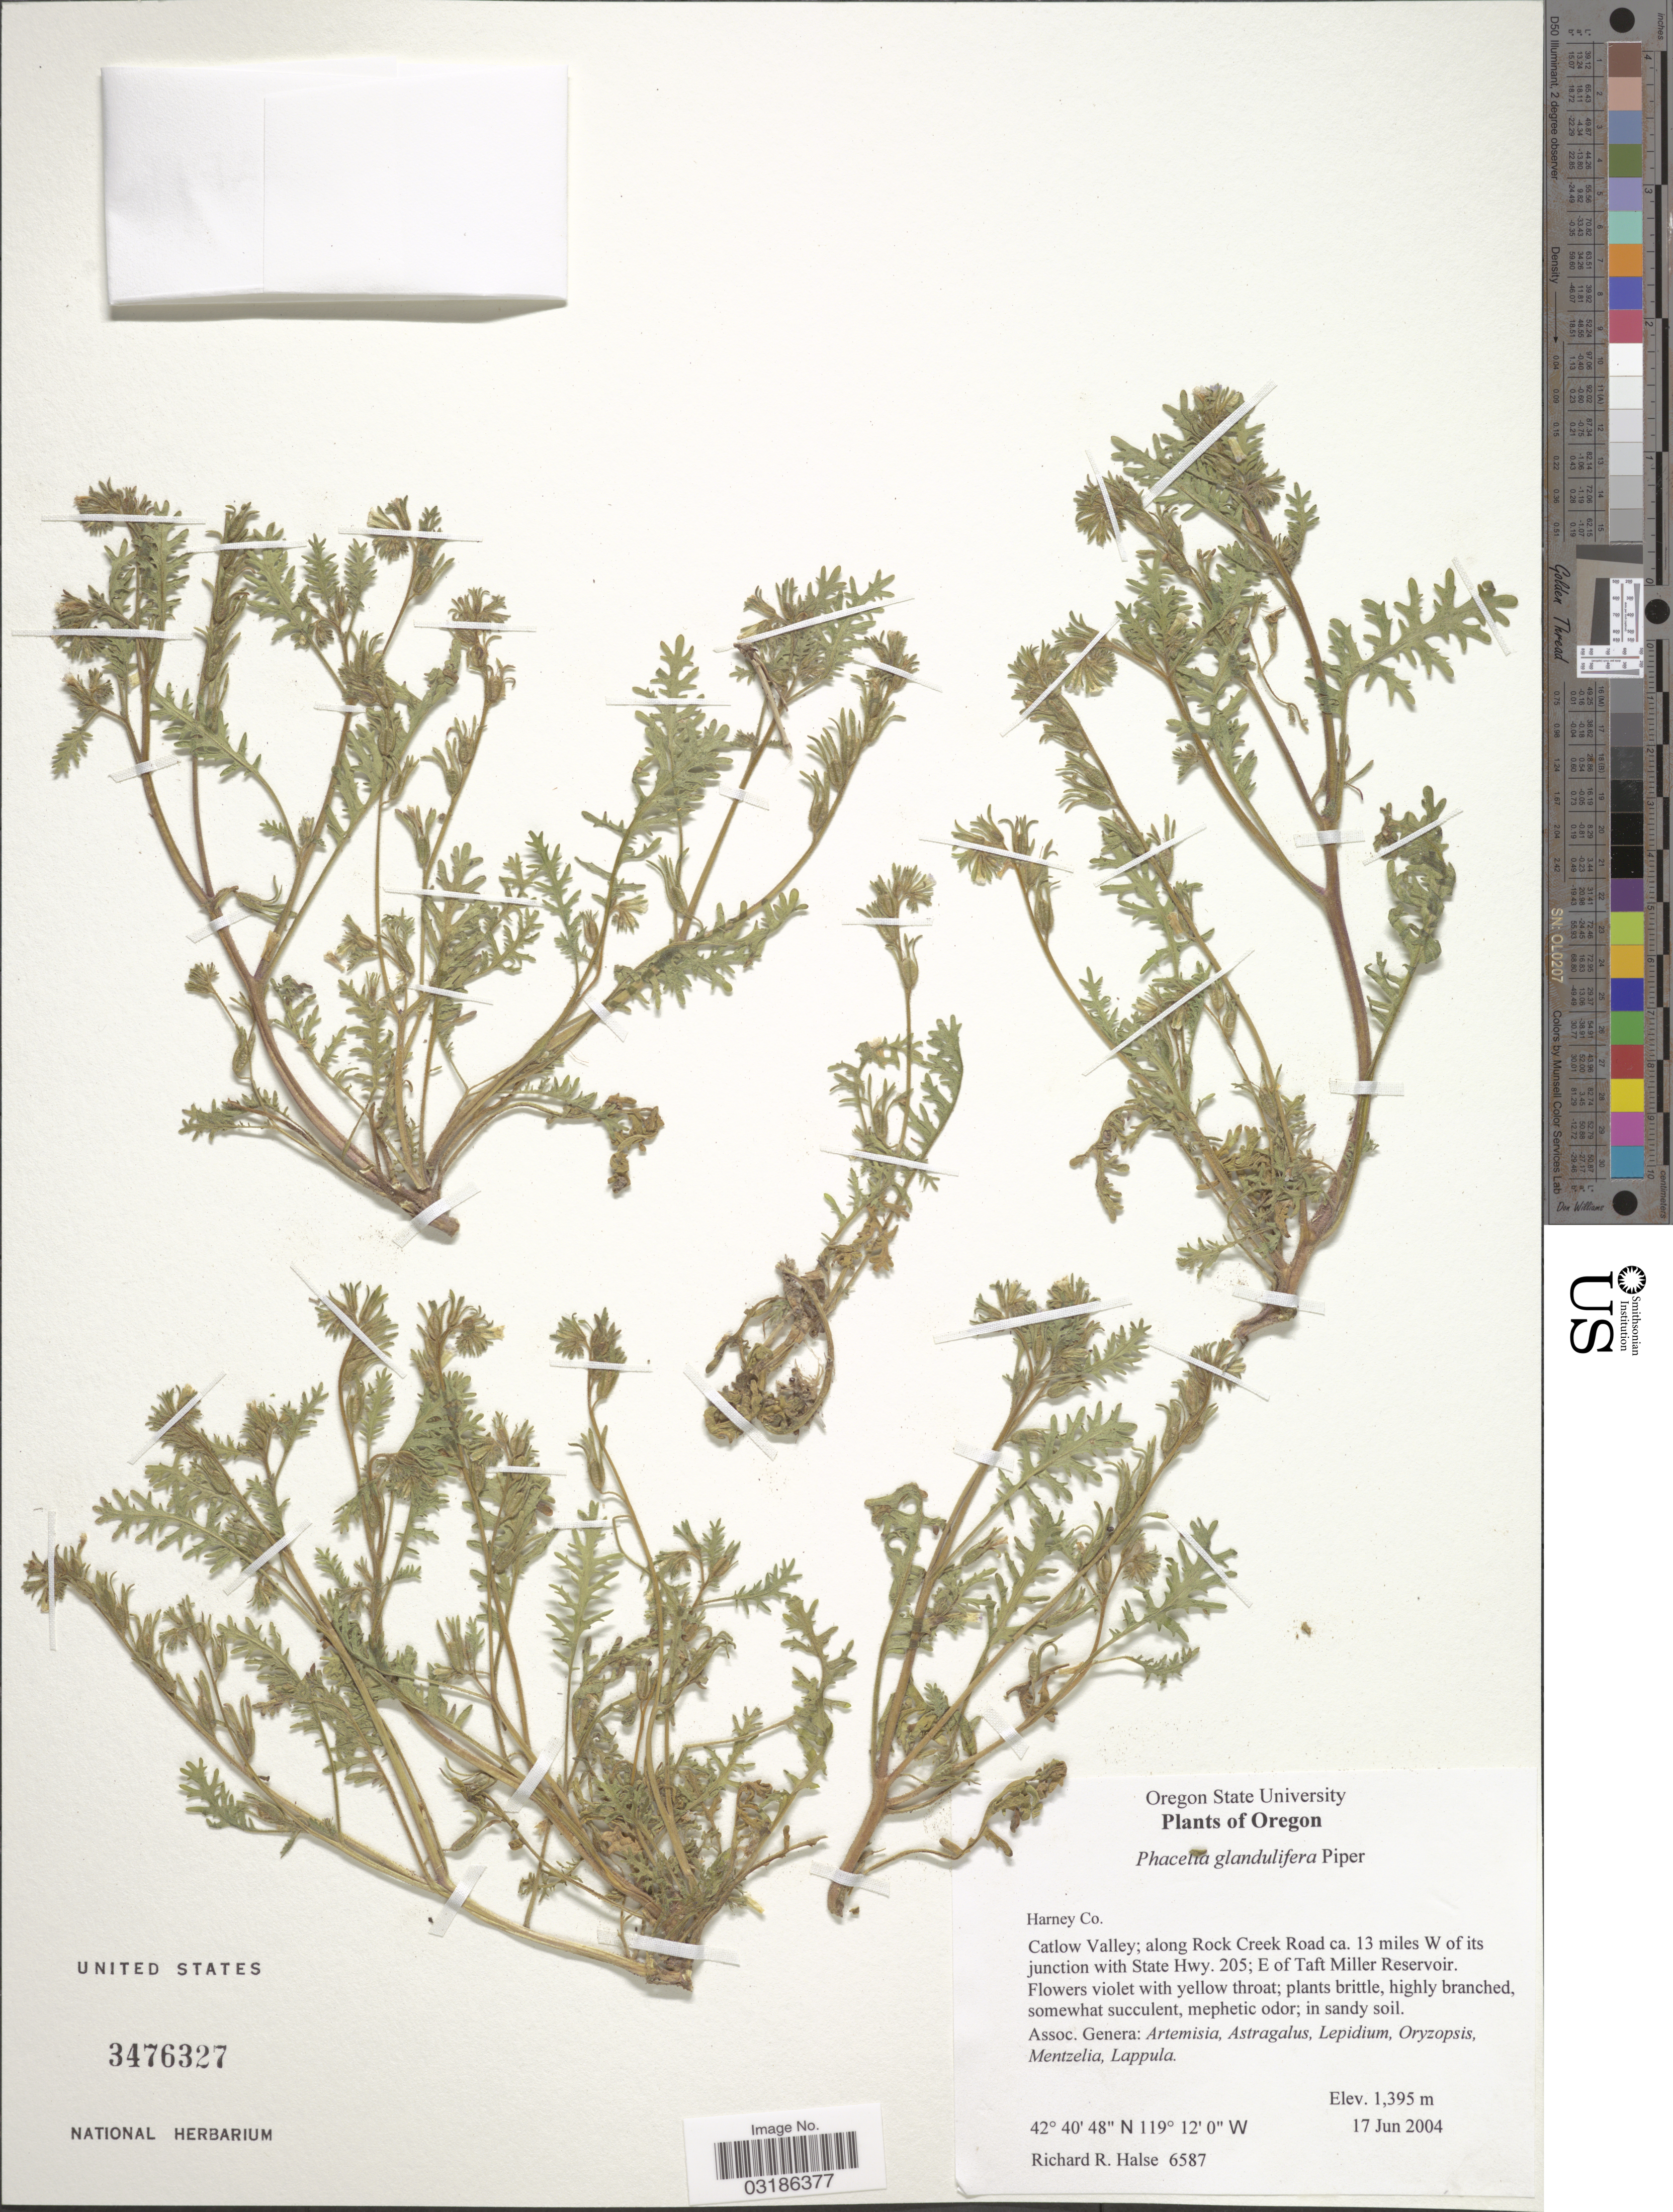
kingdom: Plantae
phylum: Tracheophyta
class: Magnoliopsida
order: Boraginales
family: Hydrophyllaceae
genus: Phacelia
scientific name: Phacelia glandulifera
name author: Piper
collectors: R. Halse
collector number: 6587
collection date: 2004-06-17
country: United States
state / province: Oregon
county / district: Harney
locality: Harney Co. Catlow Valley; along Rock Creek Road ca. 13 miles W of its junction with State Hwy. 205; E of Taft Miller Reservoir.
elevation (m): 1395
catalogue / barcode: US 3476327